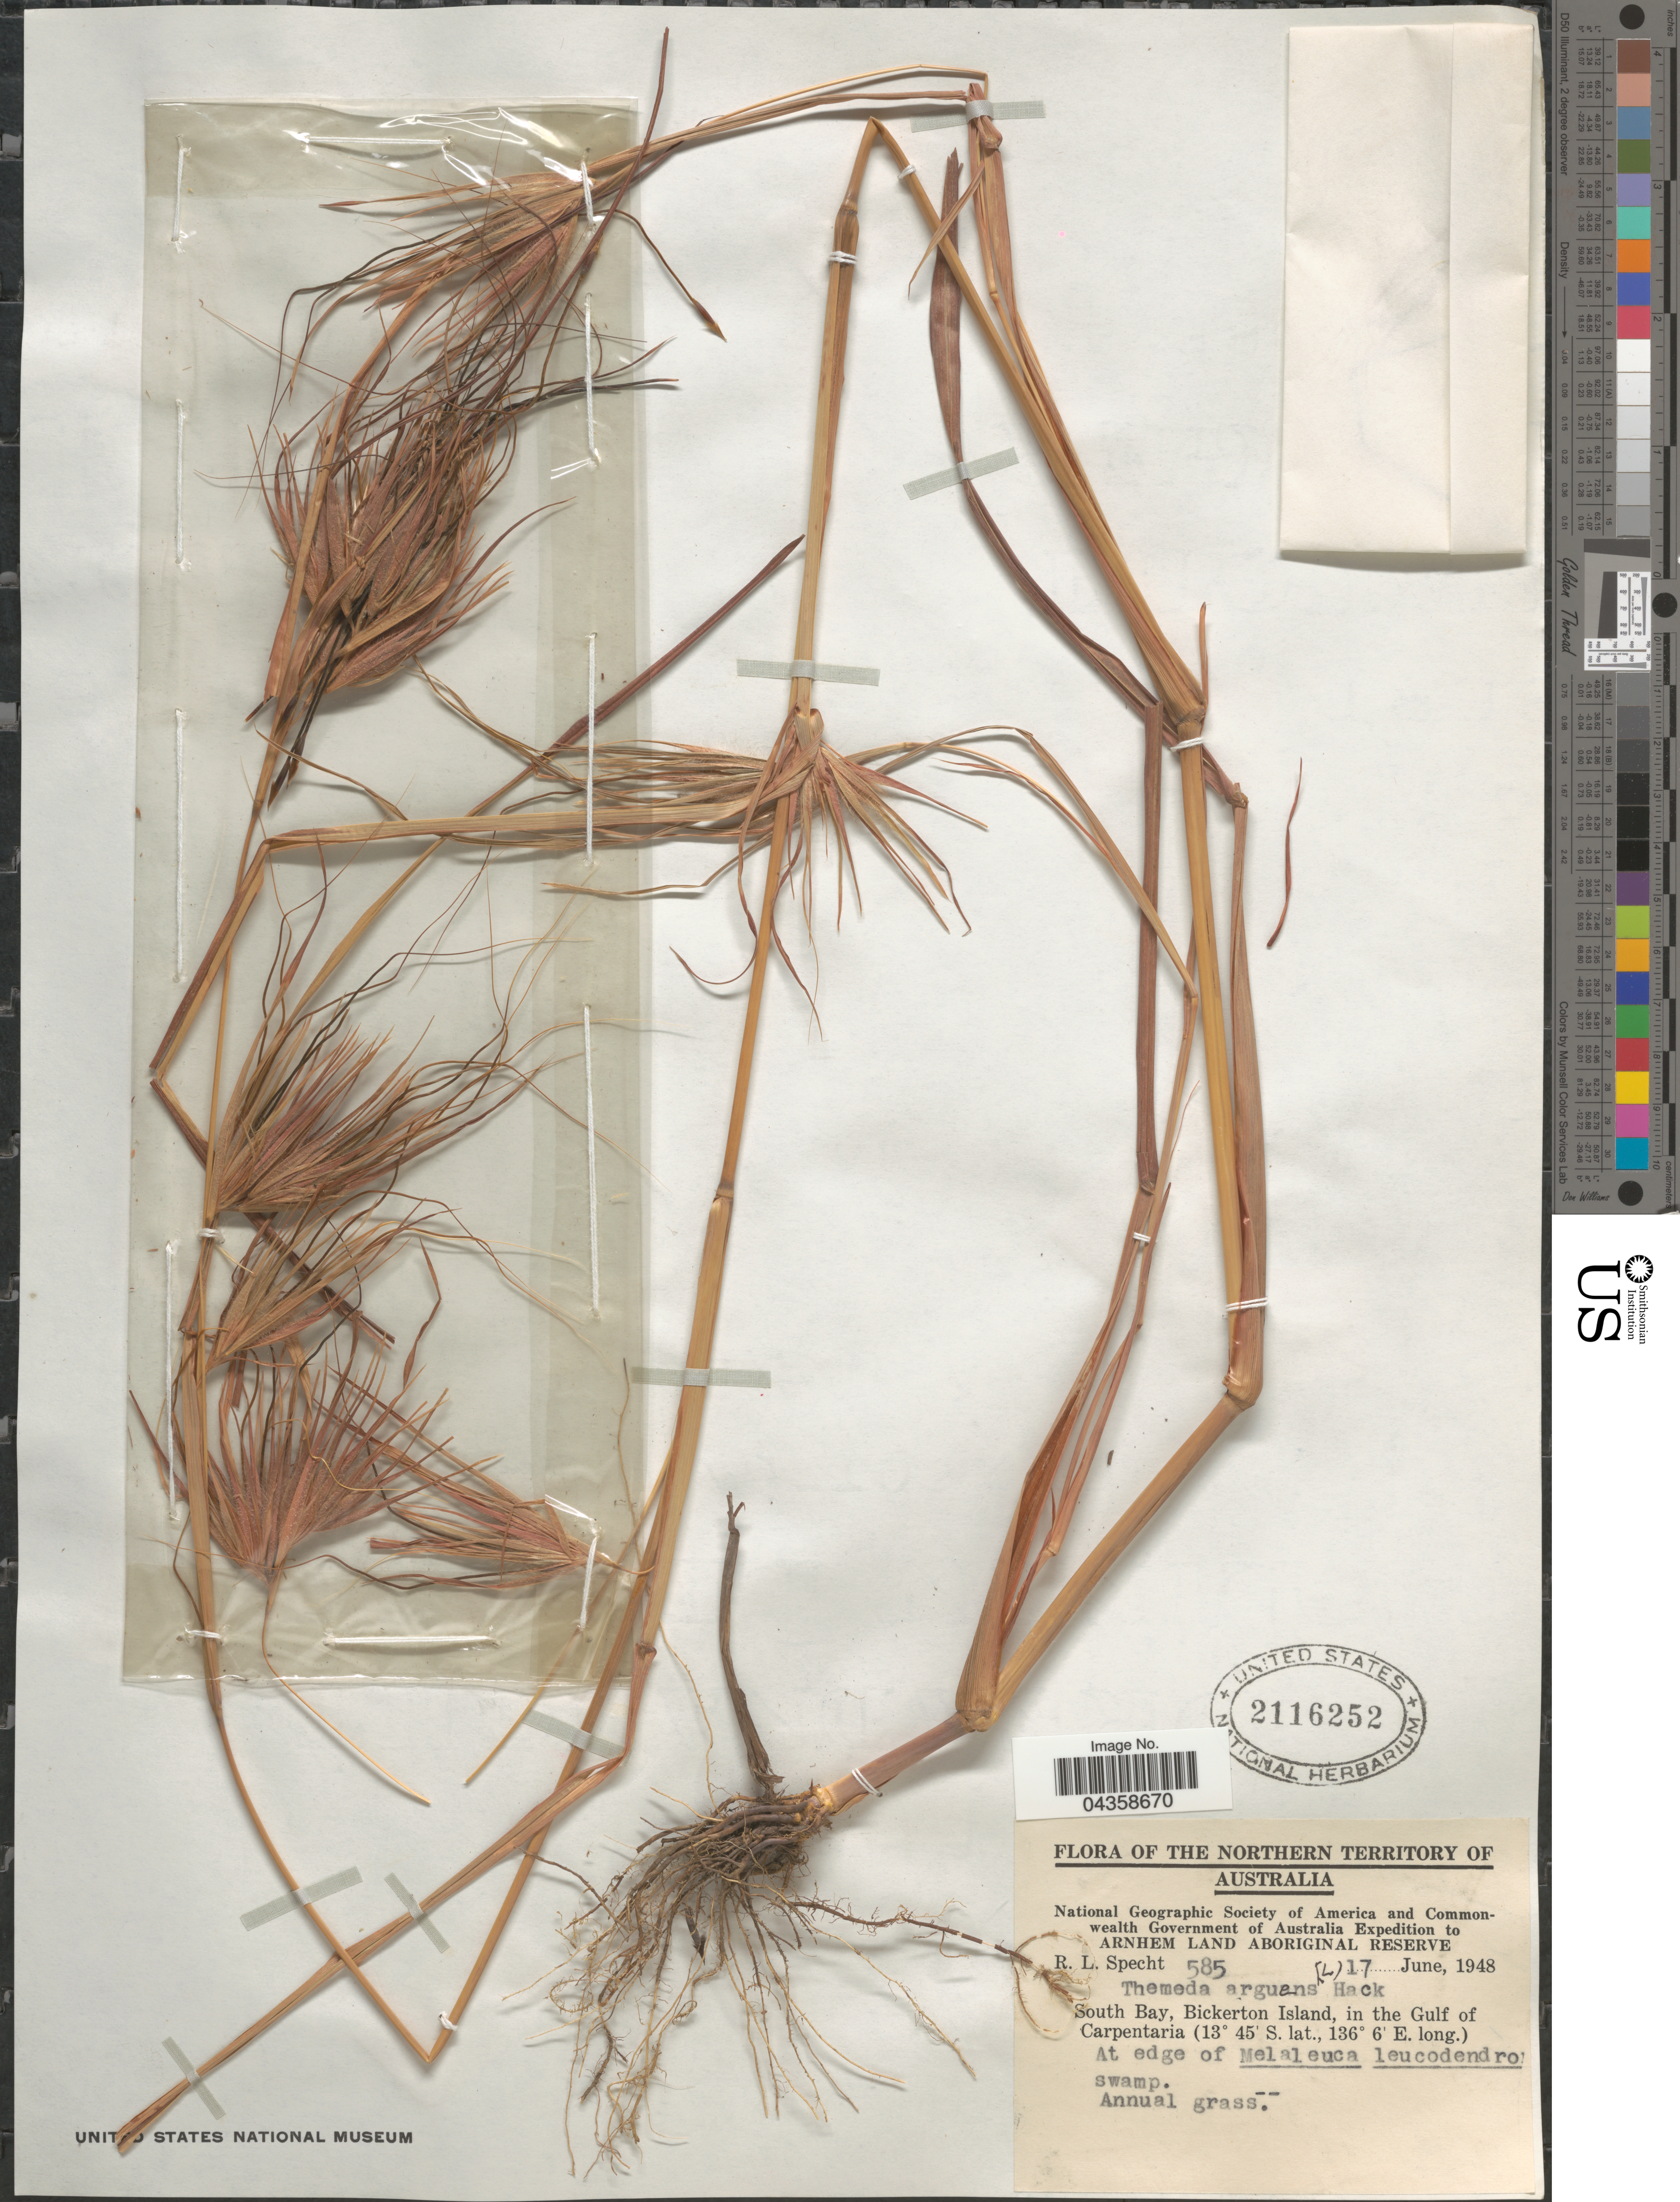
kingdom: Plantae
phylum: Tracheophyta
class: Liliopsida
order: Poales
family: Poaceae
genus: Themeda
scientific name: Themeda arguens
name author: (L.) Hack.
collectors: R. L. Specht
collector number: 585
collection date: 1948-06-17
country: Australia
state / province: Northern Territory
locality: National Geographic Society of America and Commonwealth Government of Australia Expedition to Arnhem Land Aboriginal Reserve. South Bay, Bickerton Island, in the Gulf of Carpentaria.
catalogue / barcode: US 2116252